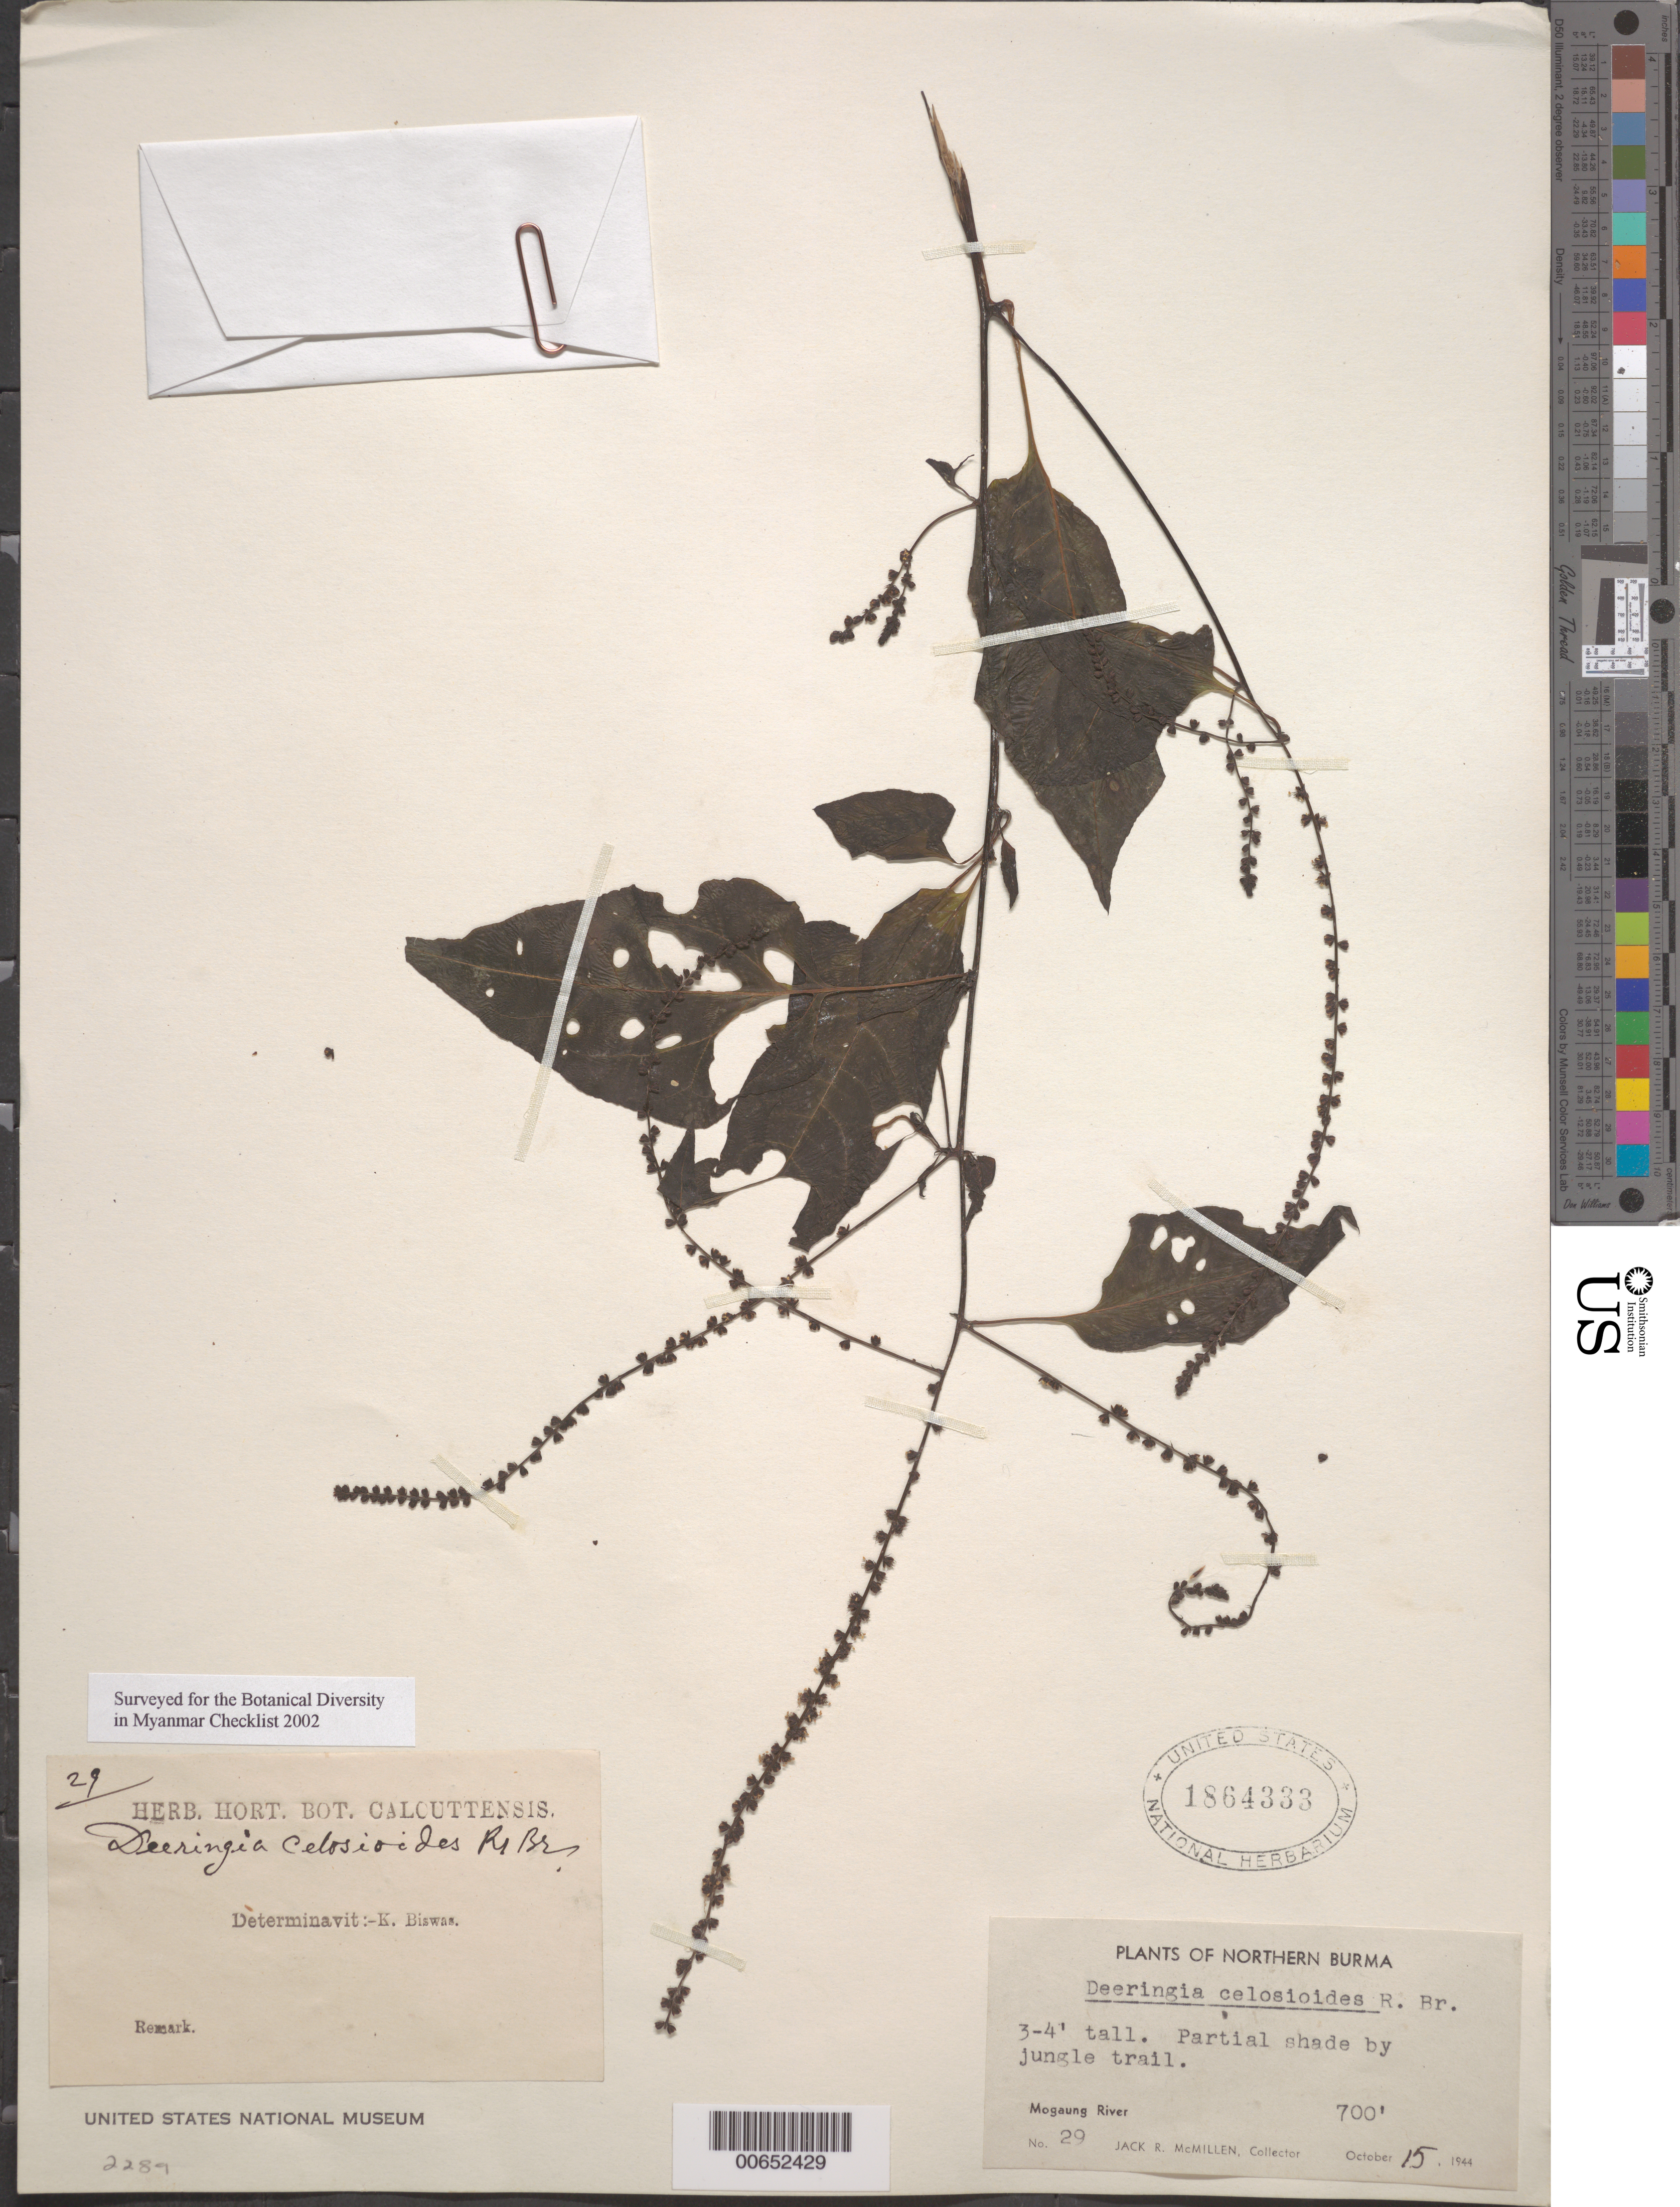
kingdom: Plantae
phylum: Tracheophyta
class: Magnoliopsida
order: Caryophyllales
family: Amaranthaceae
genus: Deeringia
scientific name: Deeringia amaranthoides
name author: (Lam.) Merr.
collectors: J. McMillen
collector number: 29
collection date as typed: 15 Oct 1944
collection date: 1944-10-15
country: Myanmar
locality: Northern Burma, Mogaung River.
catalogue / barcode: US 1864333